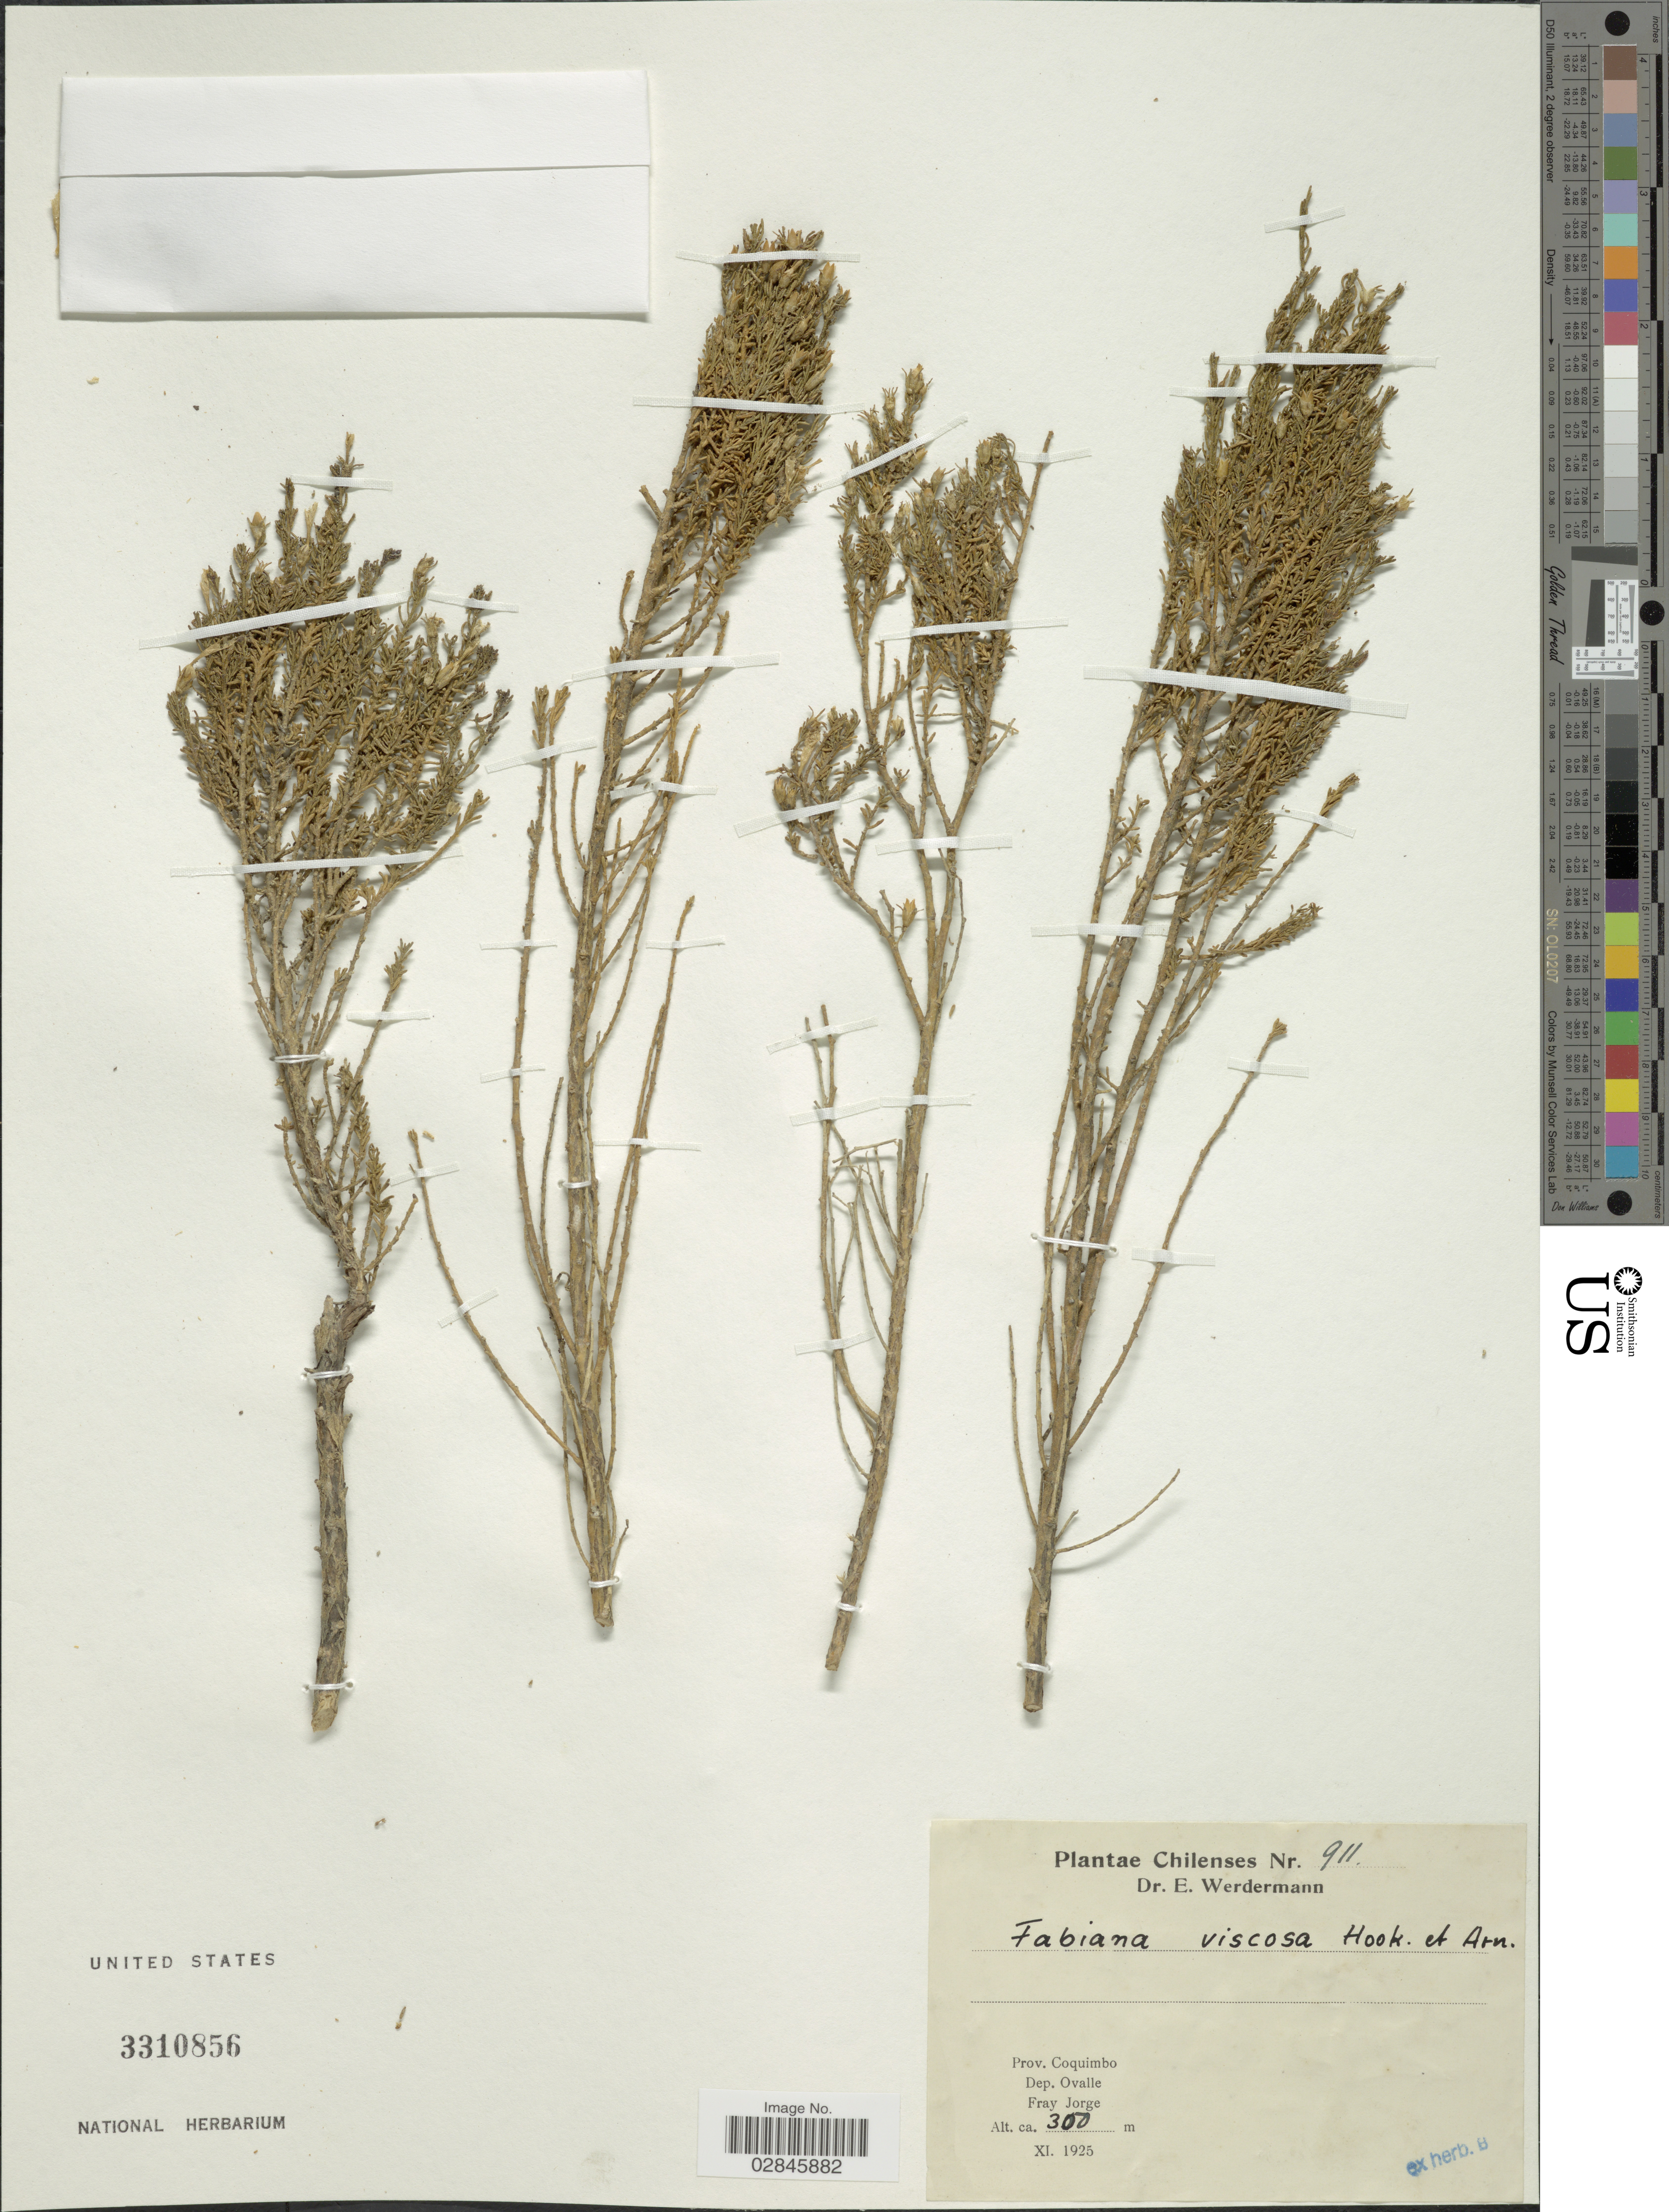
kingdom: Plantae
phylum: Tracheophyta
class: Magnoliopsida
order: Solanales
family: Solanaceae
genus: Fabiana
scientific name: Fabiana viscosa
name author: Hook. & Arn.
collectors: E. Werdermann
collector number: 911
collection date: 1925-11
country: Chile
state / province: Coquimbo (IV)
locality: Dep. Ovalle. Fray Jorge.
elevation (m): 300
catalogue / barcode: US 3310856